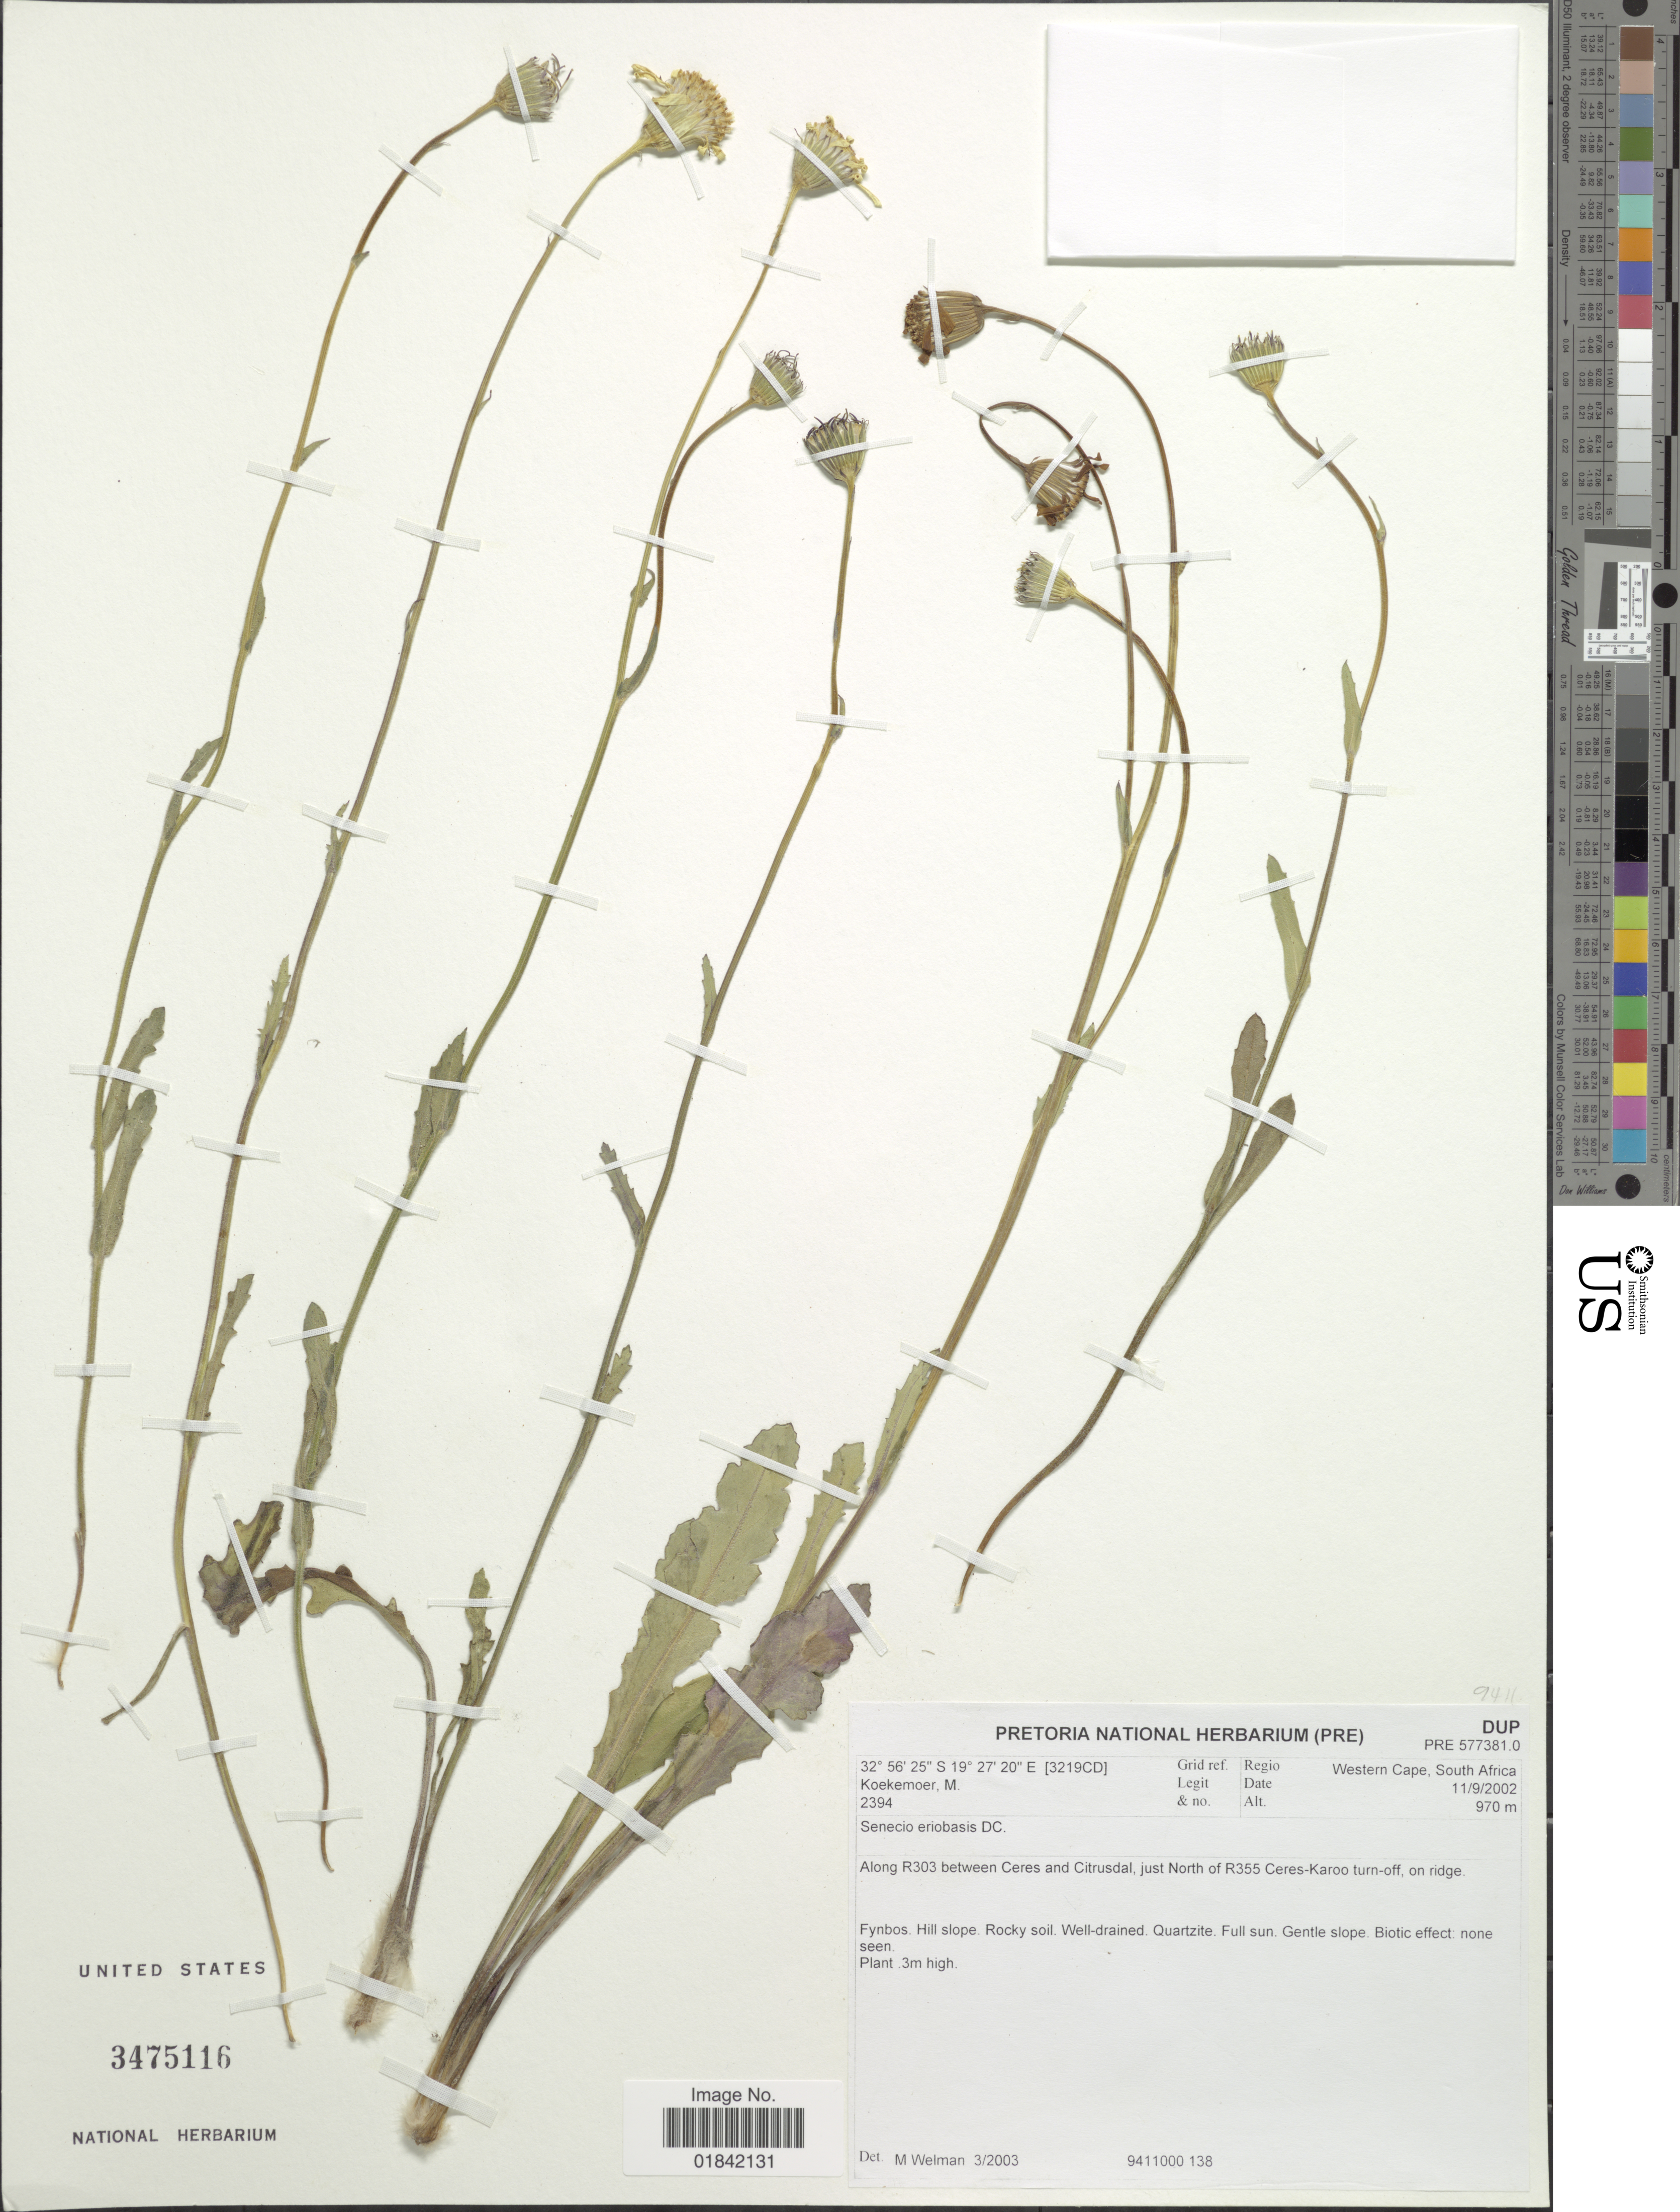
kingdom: Plantae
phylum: Tracheophyta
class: Magnoliopsida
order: Asterales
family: Asteraceae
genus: Senecio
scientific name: Senecio eriobasis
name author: DC.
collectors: M. Koekemoer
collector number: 2394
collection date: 2002-09-11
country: South Africa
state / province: Western Cape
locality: Along R303 between Ceres and Citrusdal, just North of R355 Ceres-Karoo turn-off, on ridge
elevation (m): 970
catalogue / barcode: US 3475116